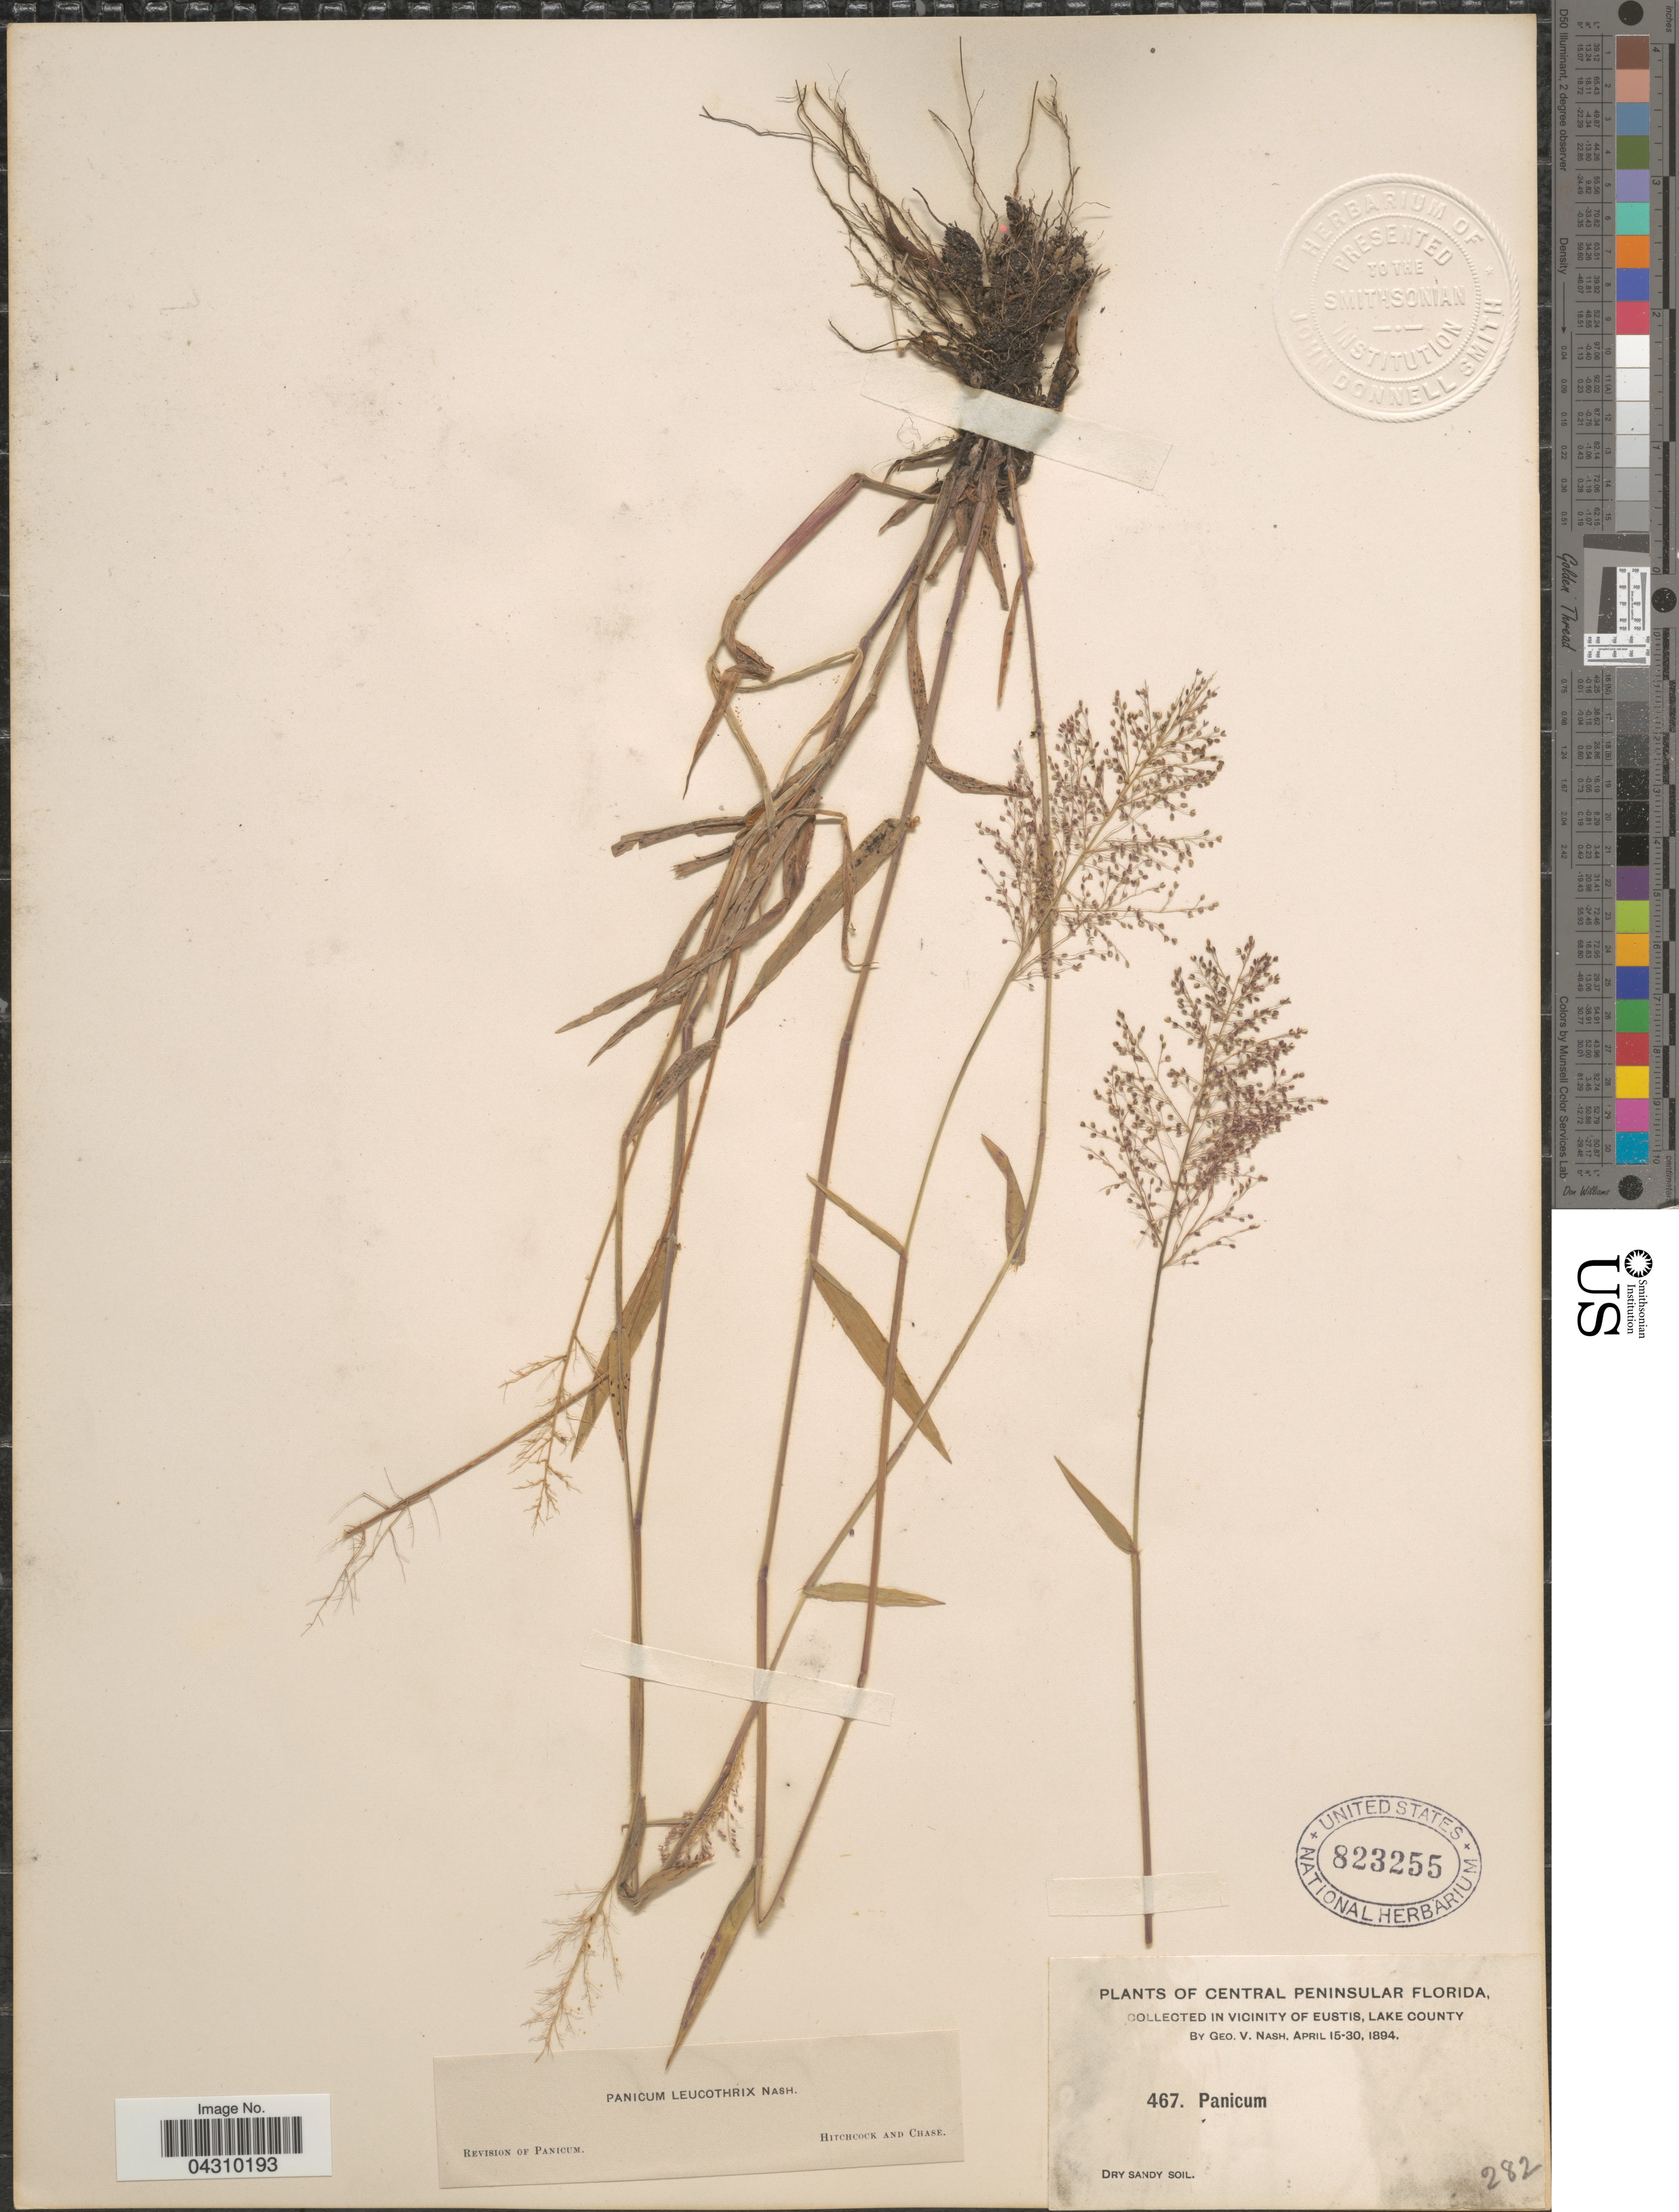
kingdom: Plantae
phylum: Tracheophyta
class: Liliopsida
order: Poales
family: Poaceae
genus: Dichanthelium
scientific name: Dichanthelium acuminatum var. acuminatum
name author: (Sw.) Gould & C.A. Clark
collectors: G. V. Nash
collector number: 467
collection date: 1894-04-15/1894-04-30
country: United States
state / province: Florida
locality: Central Peninsular Florida. In vicinity of Eustis, Lake County.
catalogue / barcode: US 823255